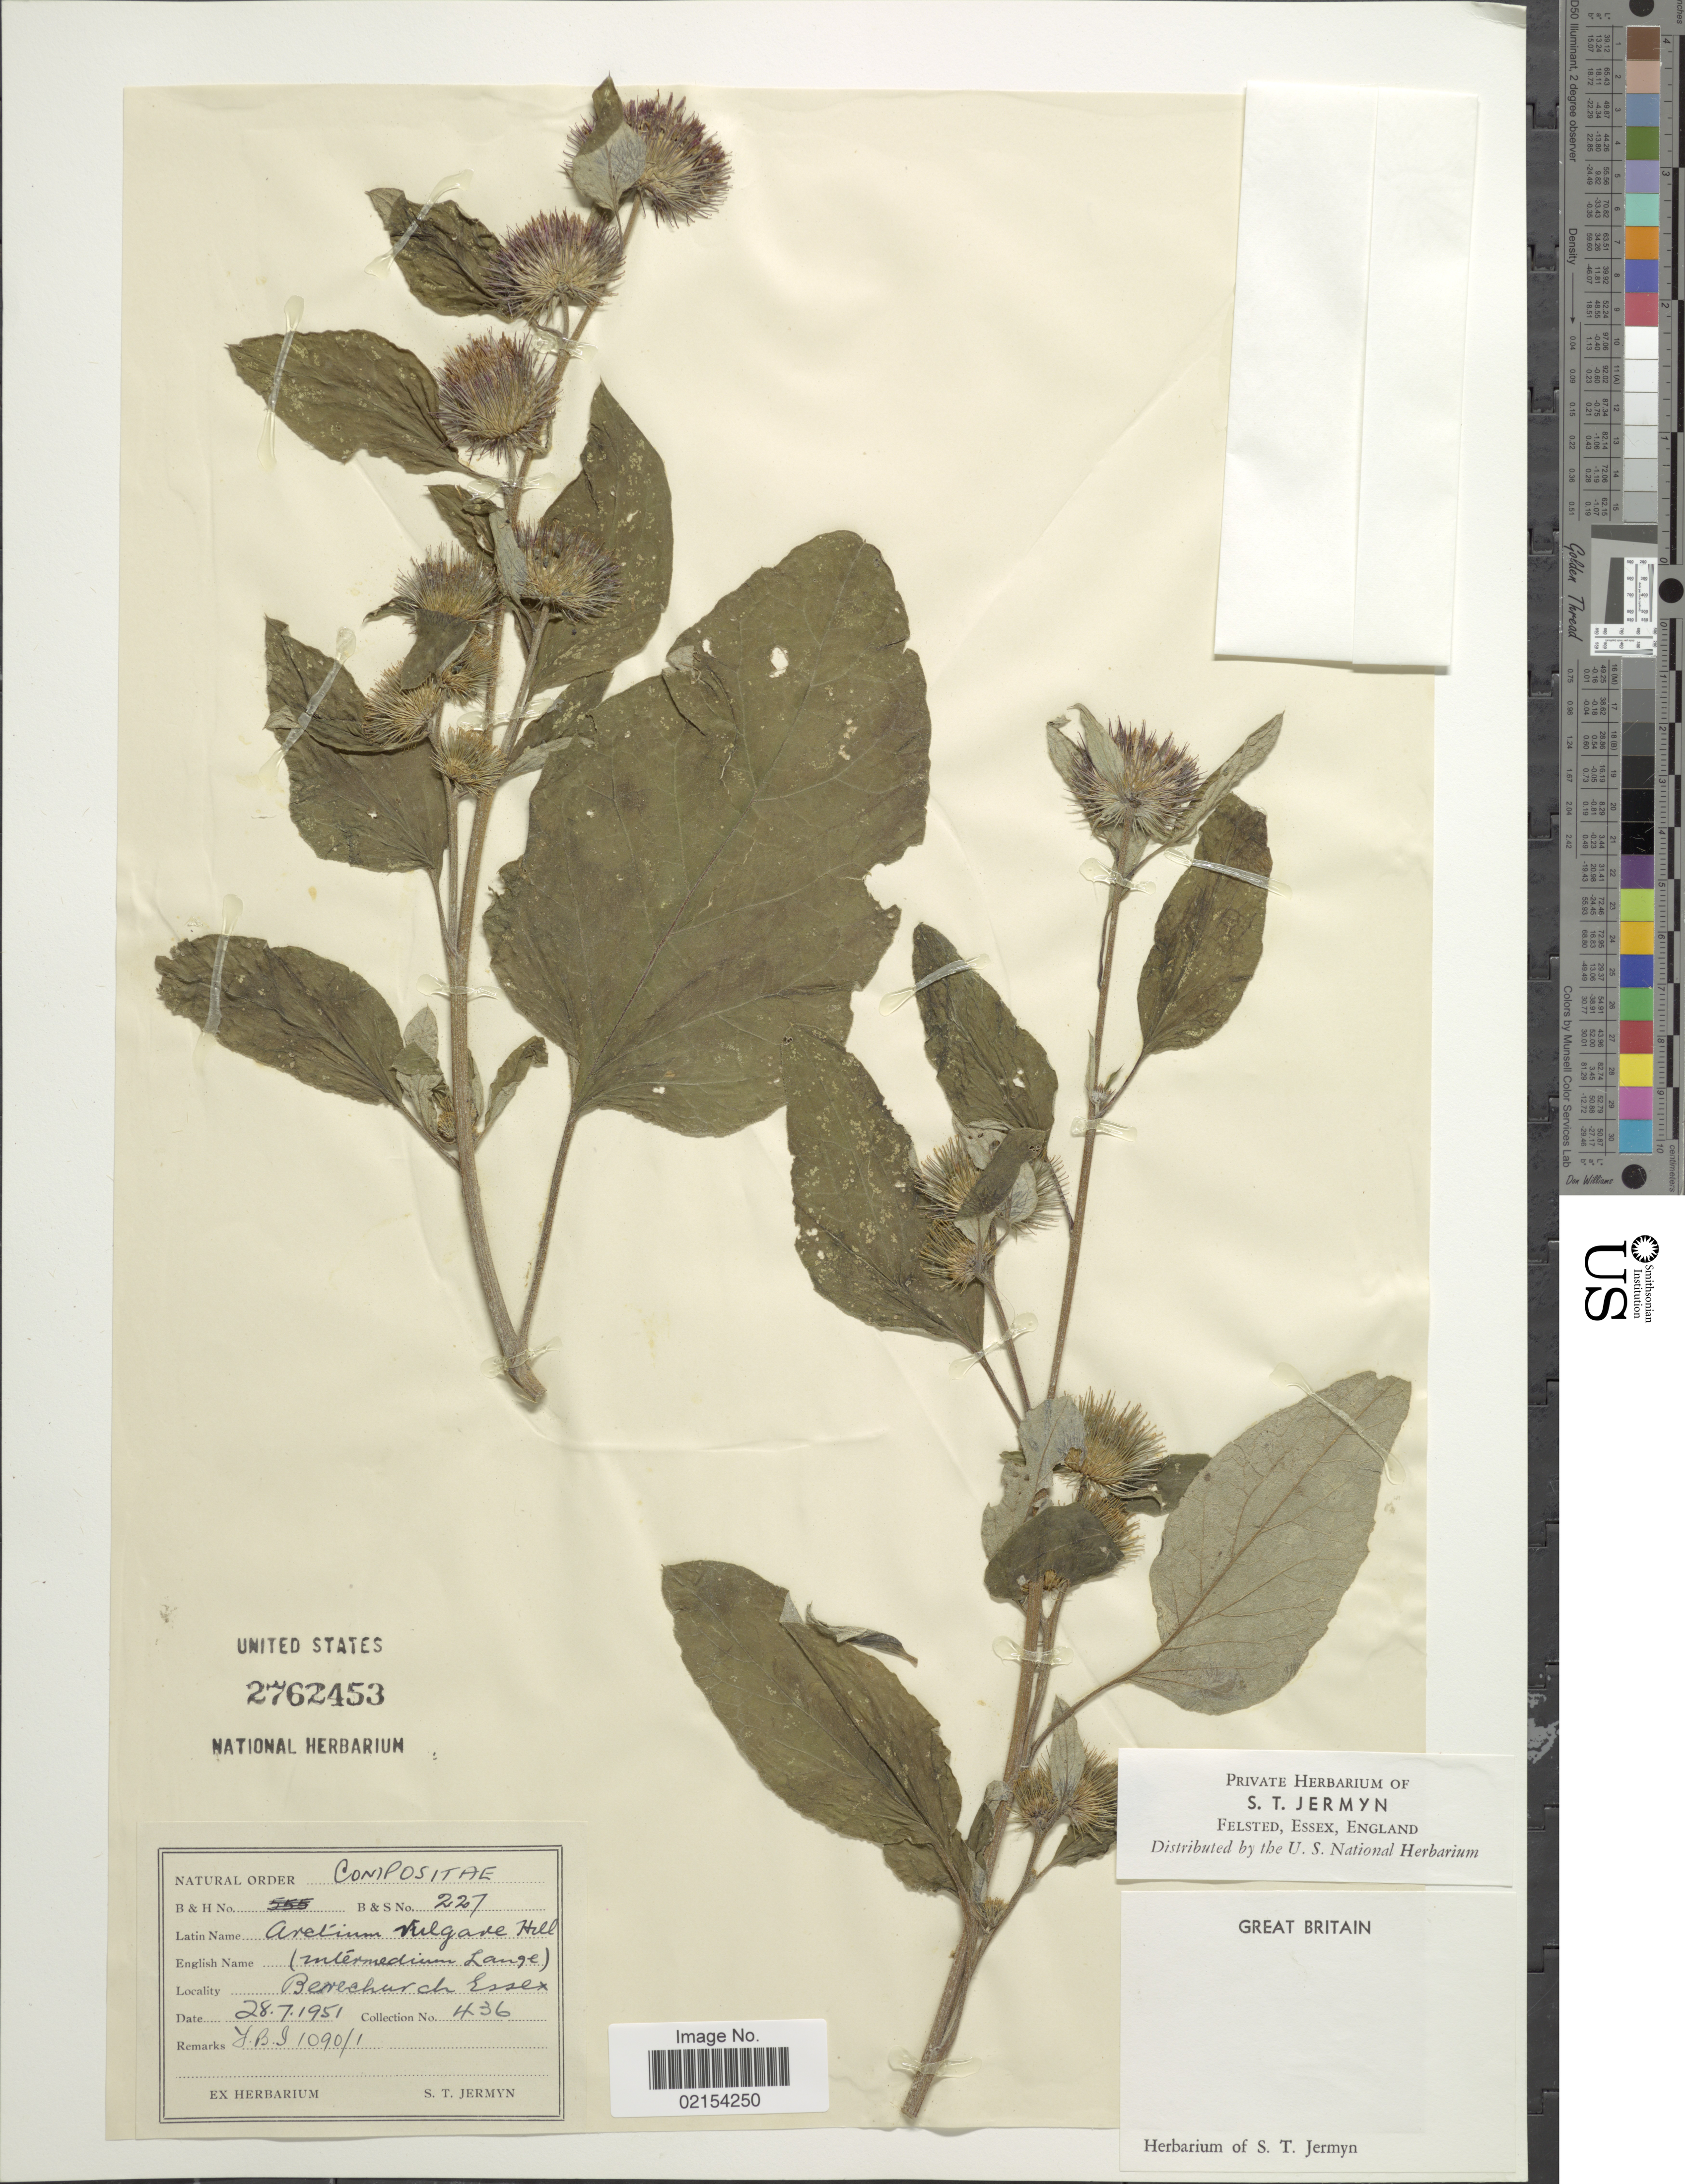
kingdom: Plantae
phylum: Tracheophyta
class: Magnoliopsida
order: Asterales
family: Asteraceae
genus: Arctium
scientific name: Arctium lappa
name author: L.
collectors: S. Jermyn (herbarium)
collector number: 436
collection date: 1951-07-28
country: United Kingdom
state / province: England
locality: Great Britain. Berechurch Essex.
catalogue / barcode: US 2762453